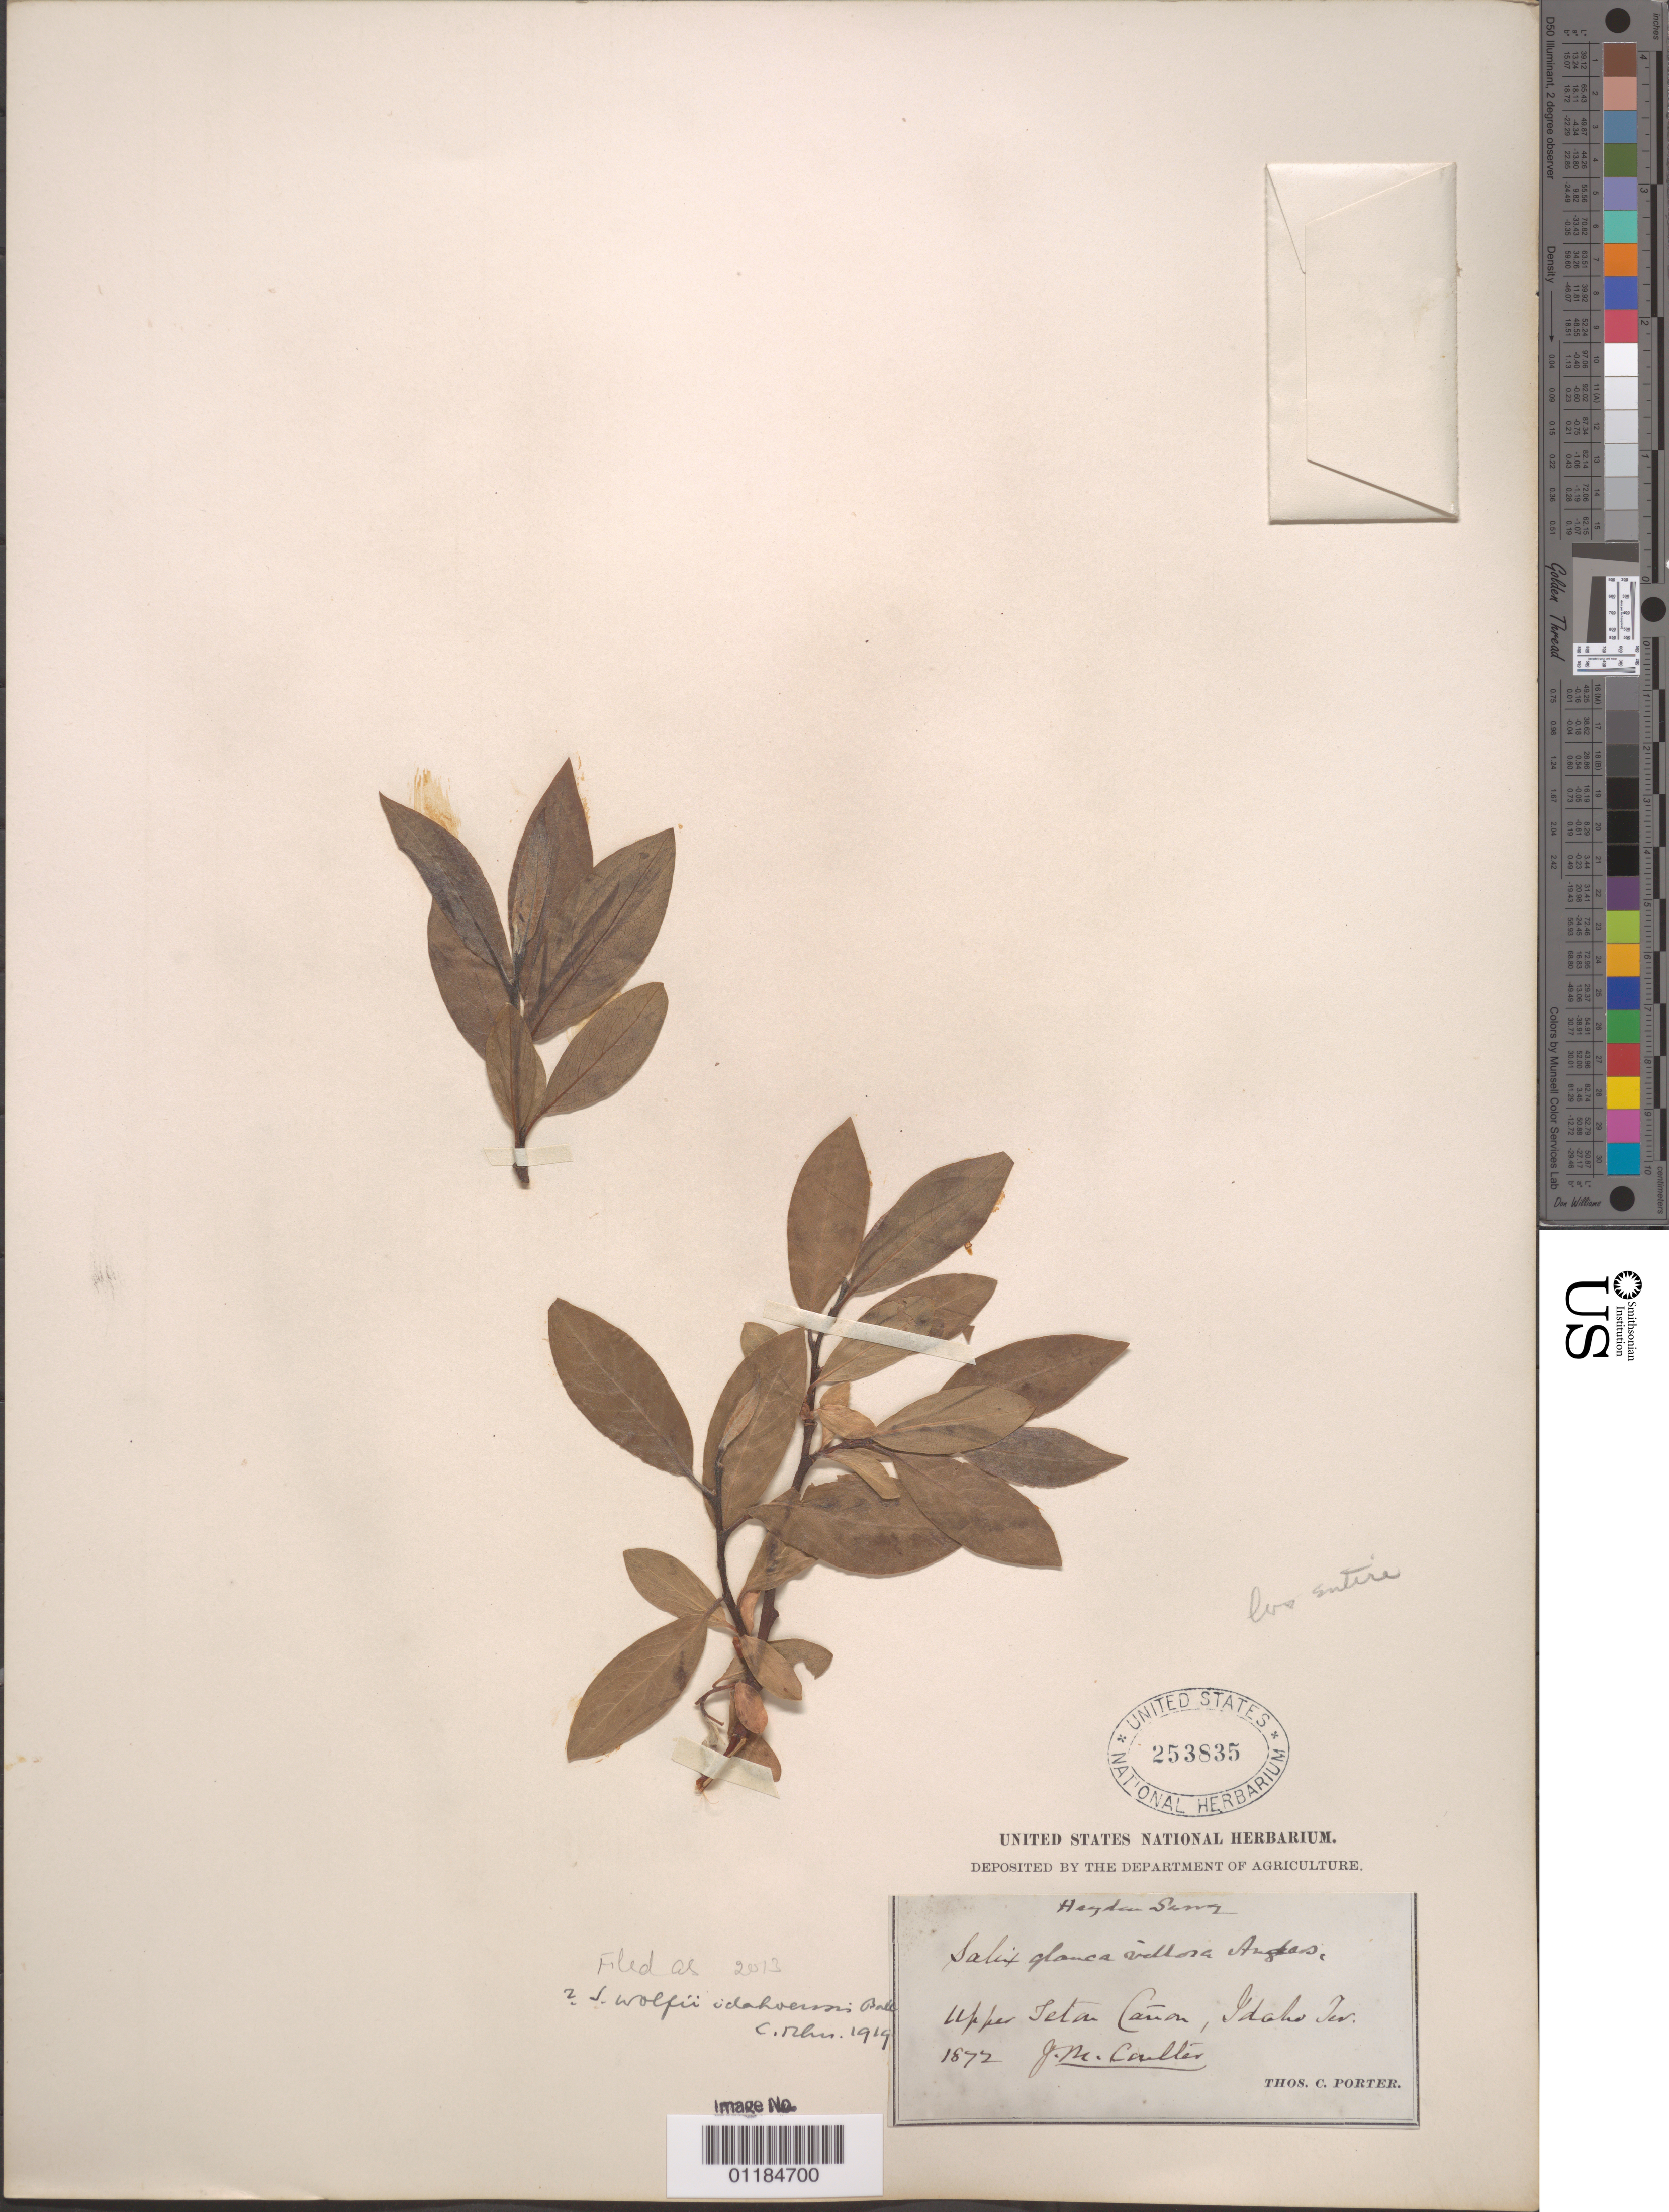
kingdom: Plantae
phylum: Tracheophyta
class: Magnoliopsida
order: Malpighiales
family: Salicaceae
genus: Salix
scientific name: Salix wolfii var. idahoensis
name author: C.R. Ball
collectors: J. M. Coulter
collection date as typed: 1872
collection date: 1872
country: United States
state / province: Idaho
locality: Upper Teton Canyon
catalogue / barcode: US 253835